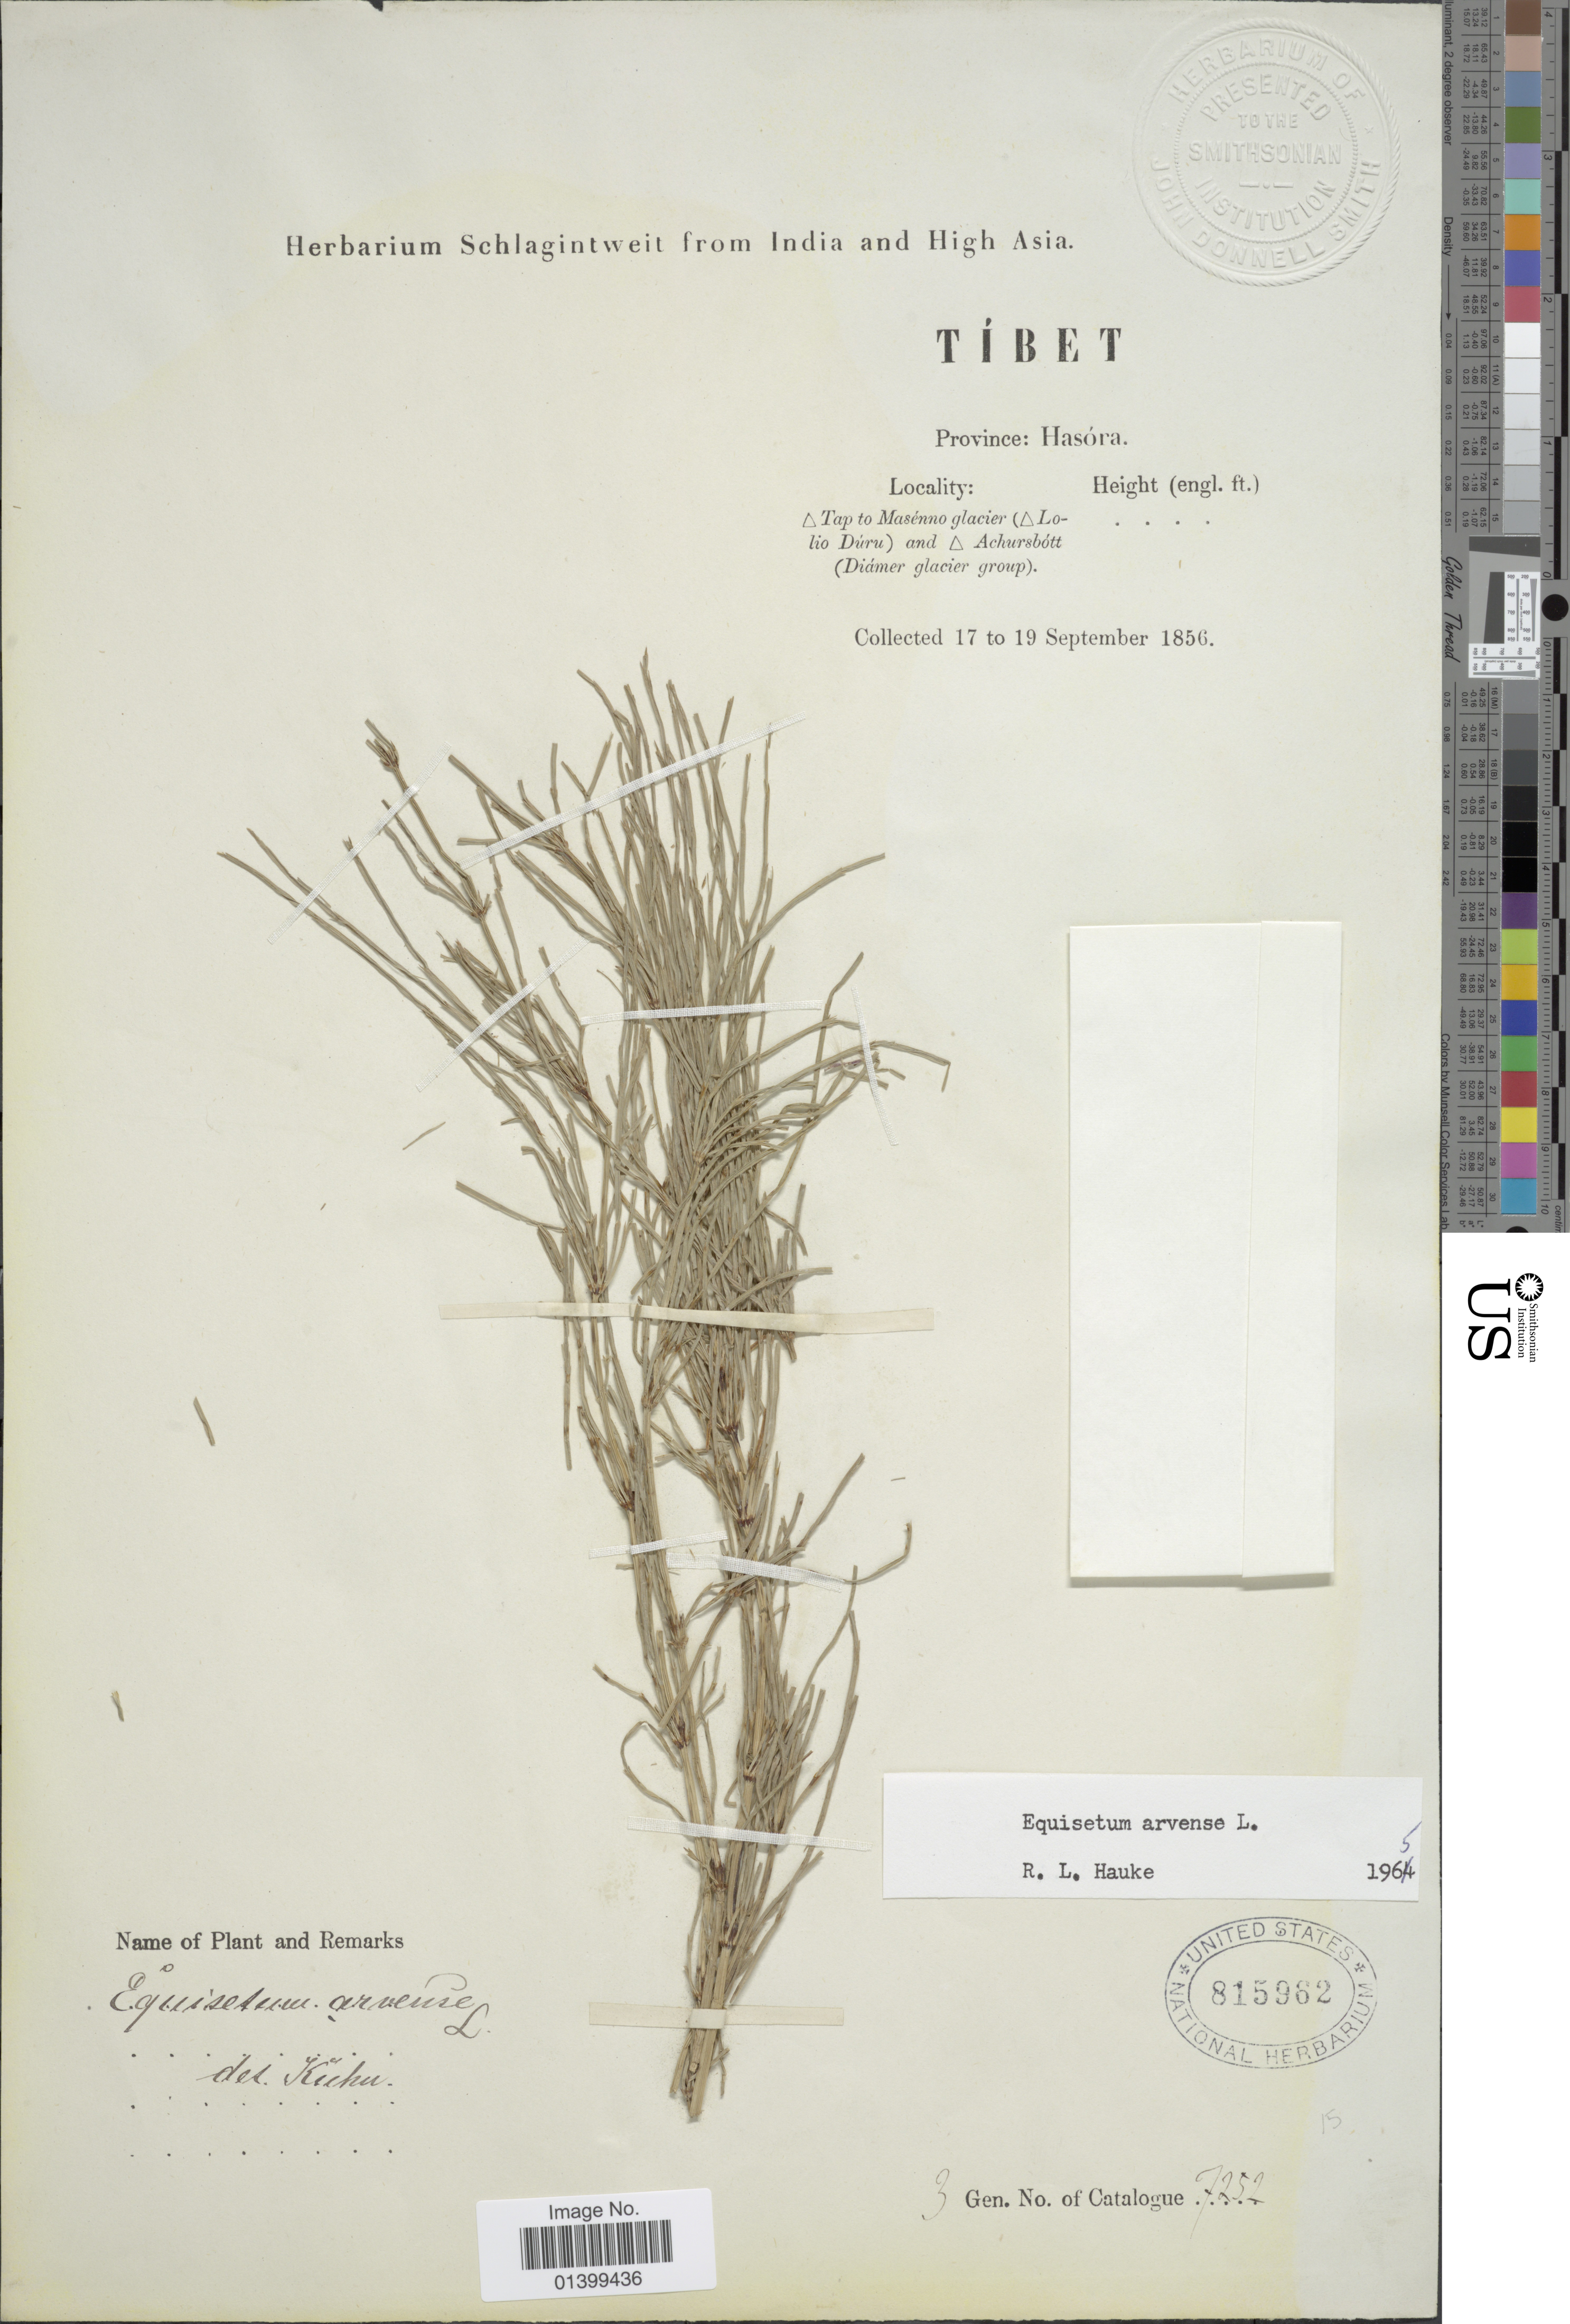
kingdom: Plantae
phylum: Tracheophyta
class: Polypodiopsida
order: Equisetales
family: Equisetaceae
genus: Equisetum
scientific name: Equisetum arvense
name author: L.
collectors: ex herb. Rosenstock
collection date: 1856-09-17/1856-09-19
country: China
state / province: Xizang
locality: From India and High Asia. Tíbet. Province: Hasóra. Tap to Masénno glacier (Lolio Dúru) and Achursbótt (Diámer glacier group)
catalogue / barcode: US 815962